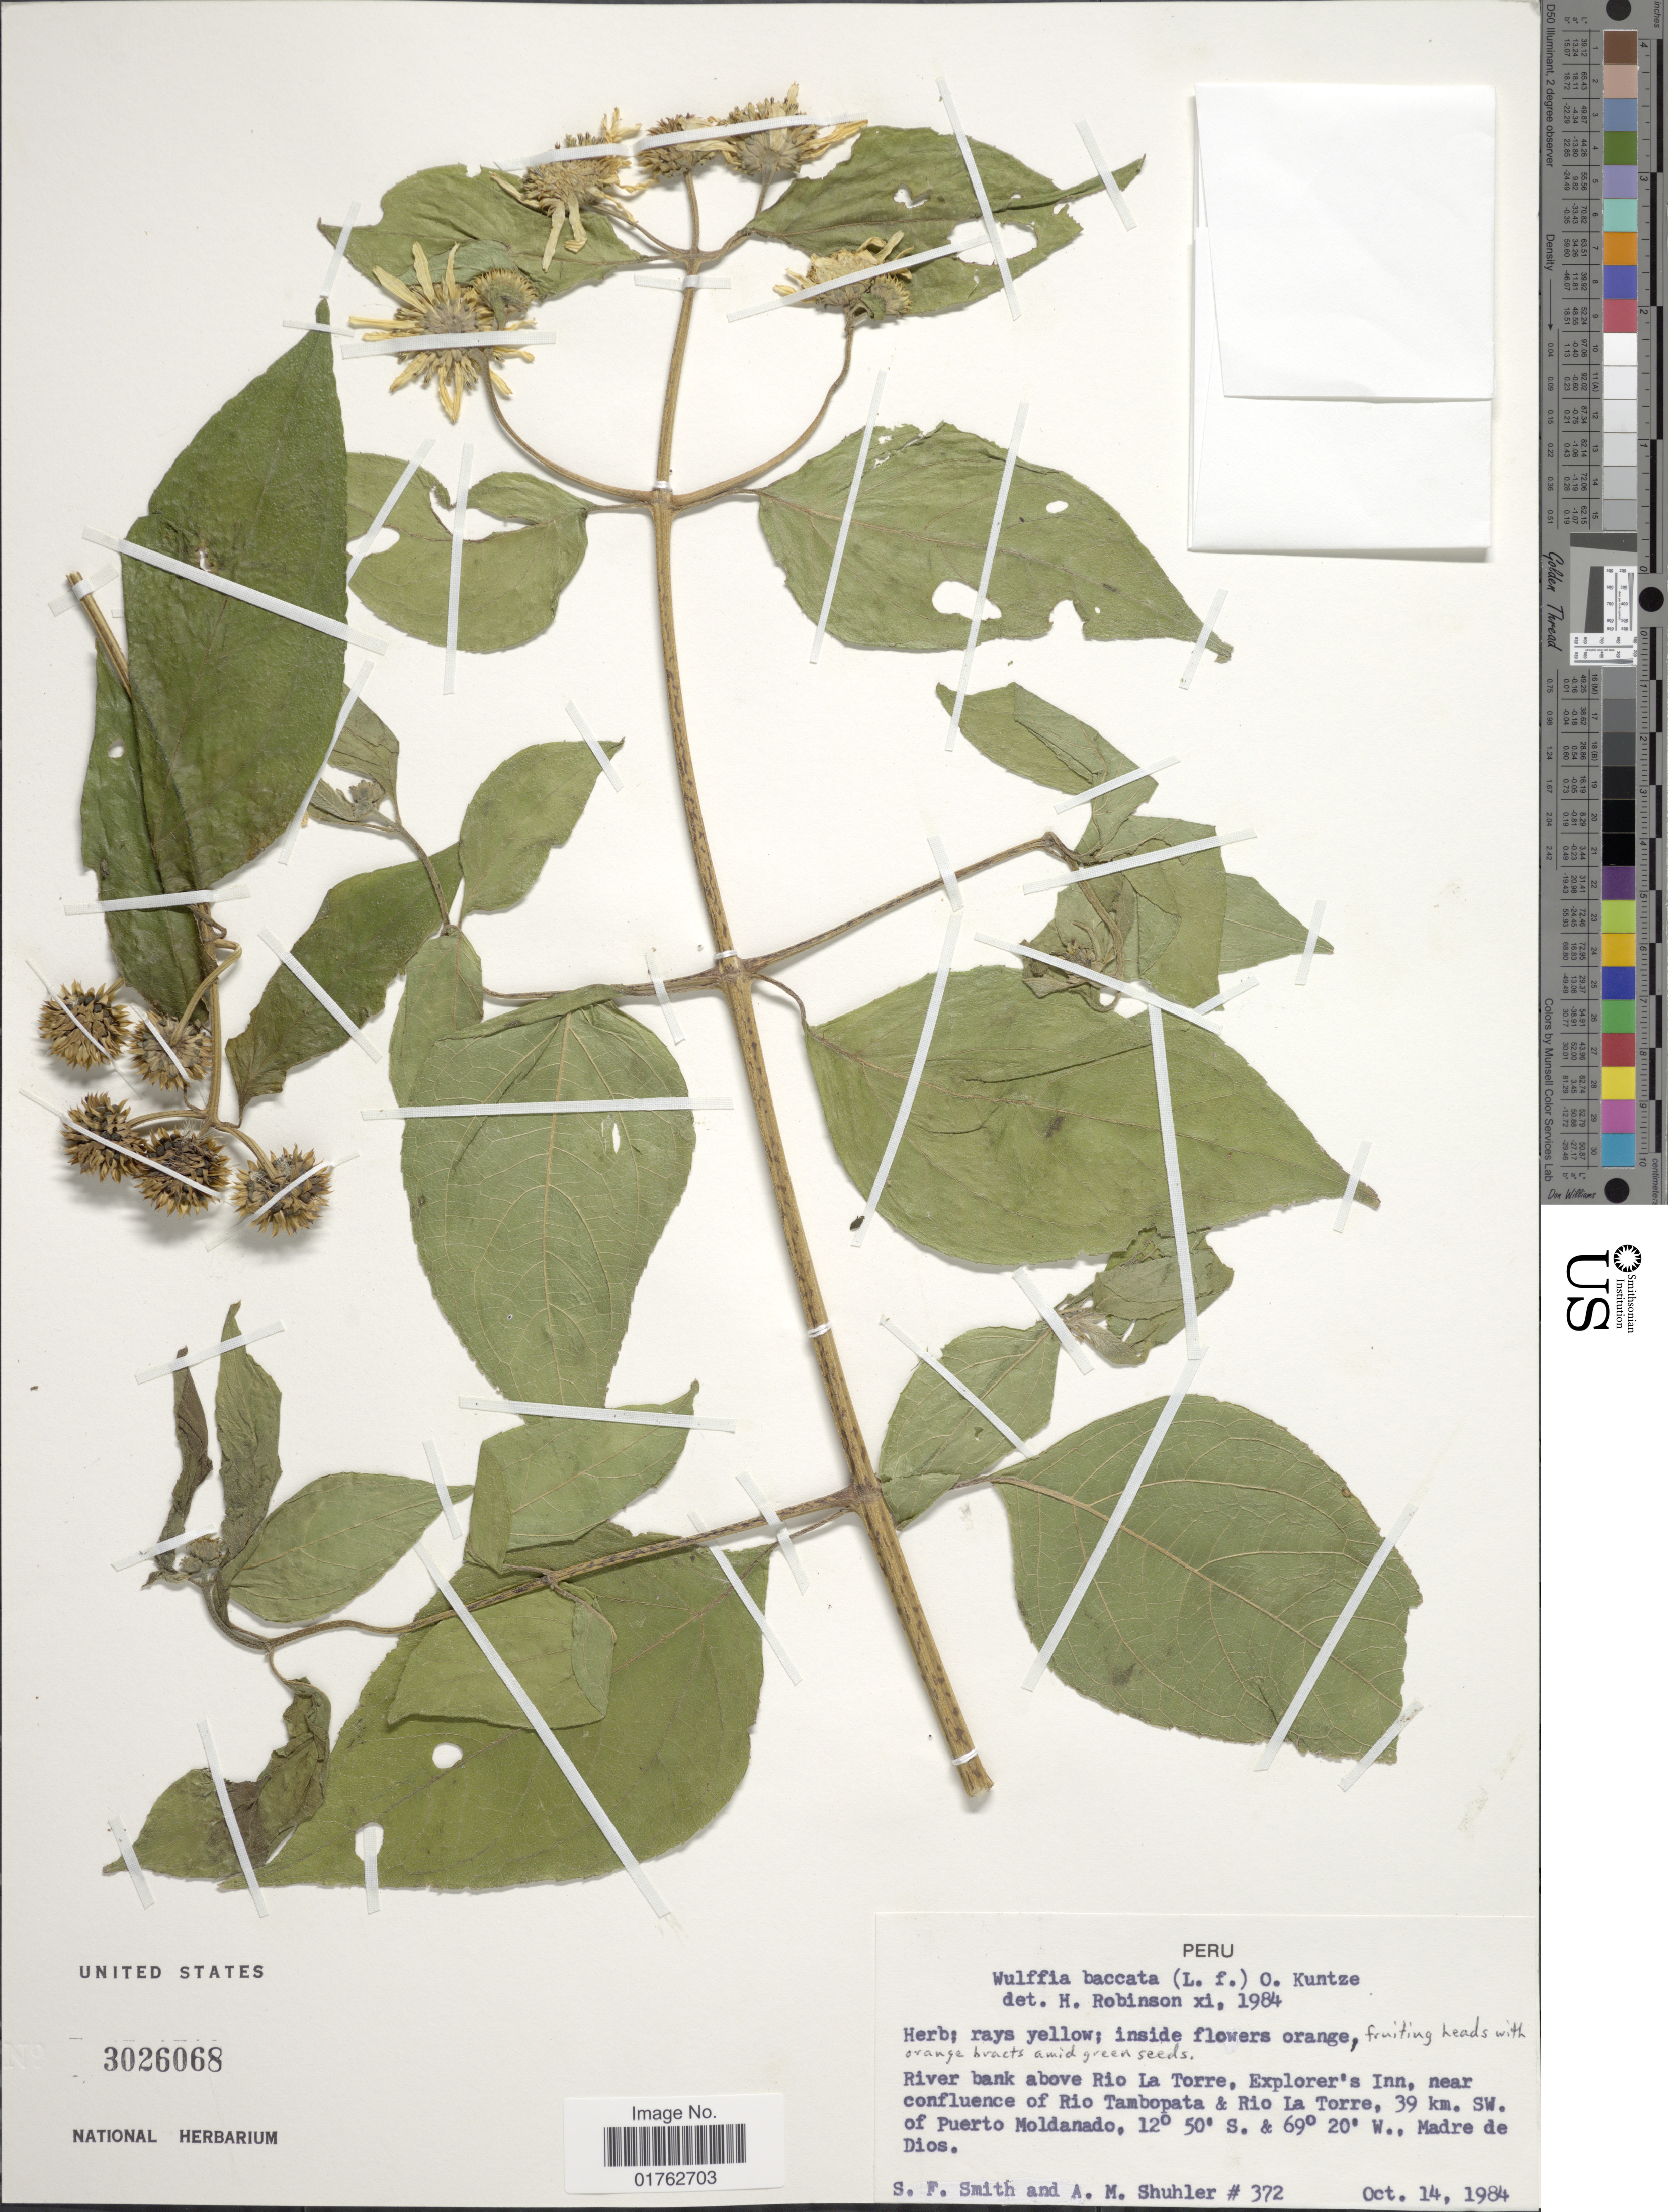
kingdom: Plantae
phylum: Tracheophyta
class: Magnoliopsida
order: Asterales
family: Asteraceae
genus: Wulffia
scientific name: Wulffia baccata var. baccata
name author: (L.) Kuntze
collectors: S.F. Smith & A. Shuhler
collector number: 372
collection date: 1984-10-14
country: Peru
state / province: Madre de Dios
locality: River bank above Rio La Torre, Explorer's Inn, near confluence of Rio Tamborpata & Rio La Torre, 39 km. SW. of Puerto Moldanado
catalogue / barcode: US 3026068